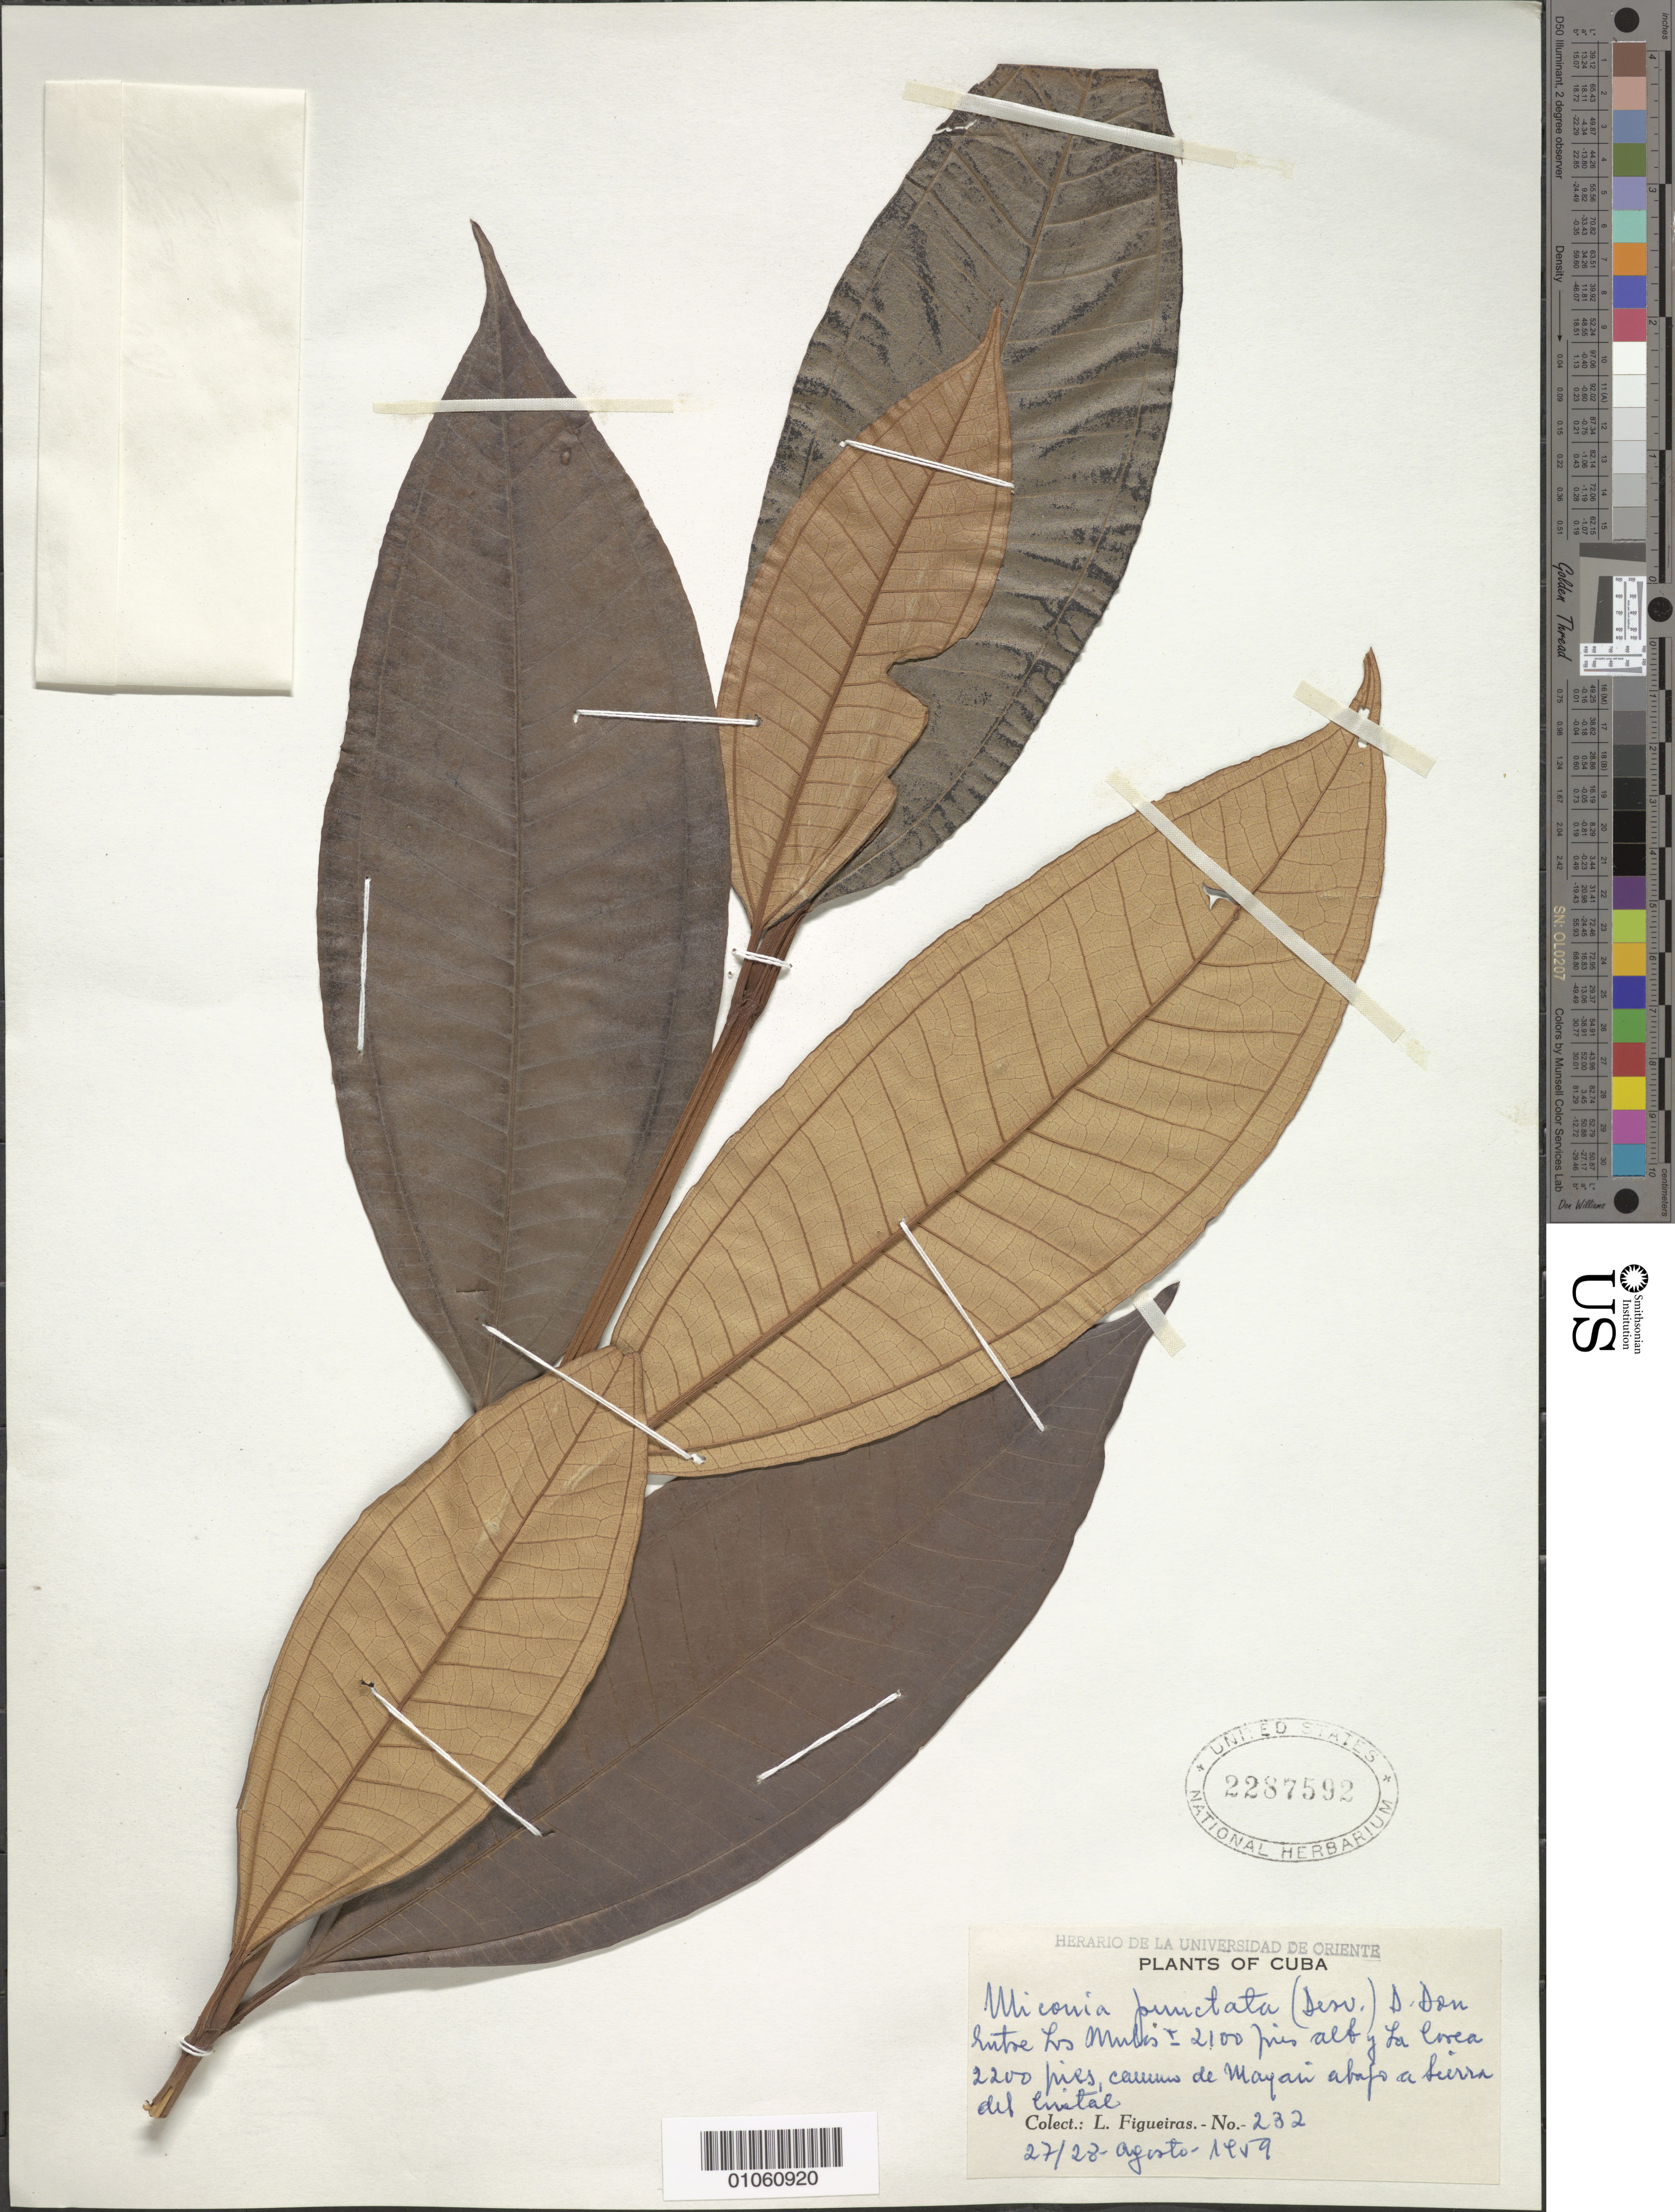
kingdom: Plantae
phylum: Tracheophyta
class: Magnoliopsida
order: Myrtales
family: Melastomataceae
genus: Miconia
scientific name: Miconia punctata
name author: (Desr.) D. Don ex DC.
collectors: M. López Figueiras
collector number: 232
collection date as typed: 27 Aug 1959 to 28 Aug 1959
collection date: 1959-08-27/1959-08-28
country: Cuba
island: Cuba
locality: Sierra del Cristal, entre Los Mulis y La Corea, camino de Mayain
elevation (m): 640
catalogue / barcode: US 2287592